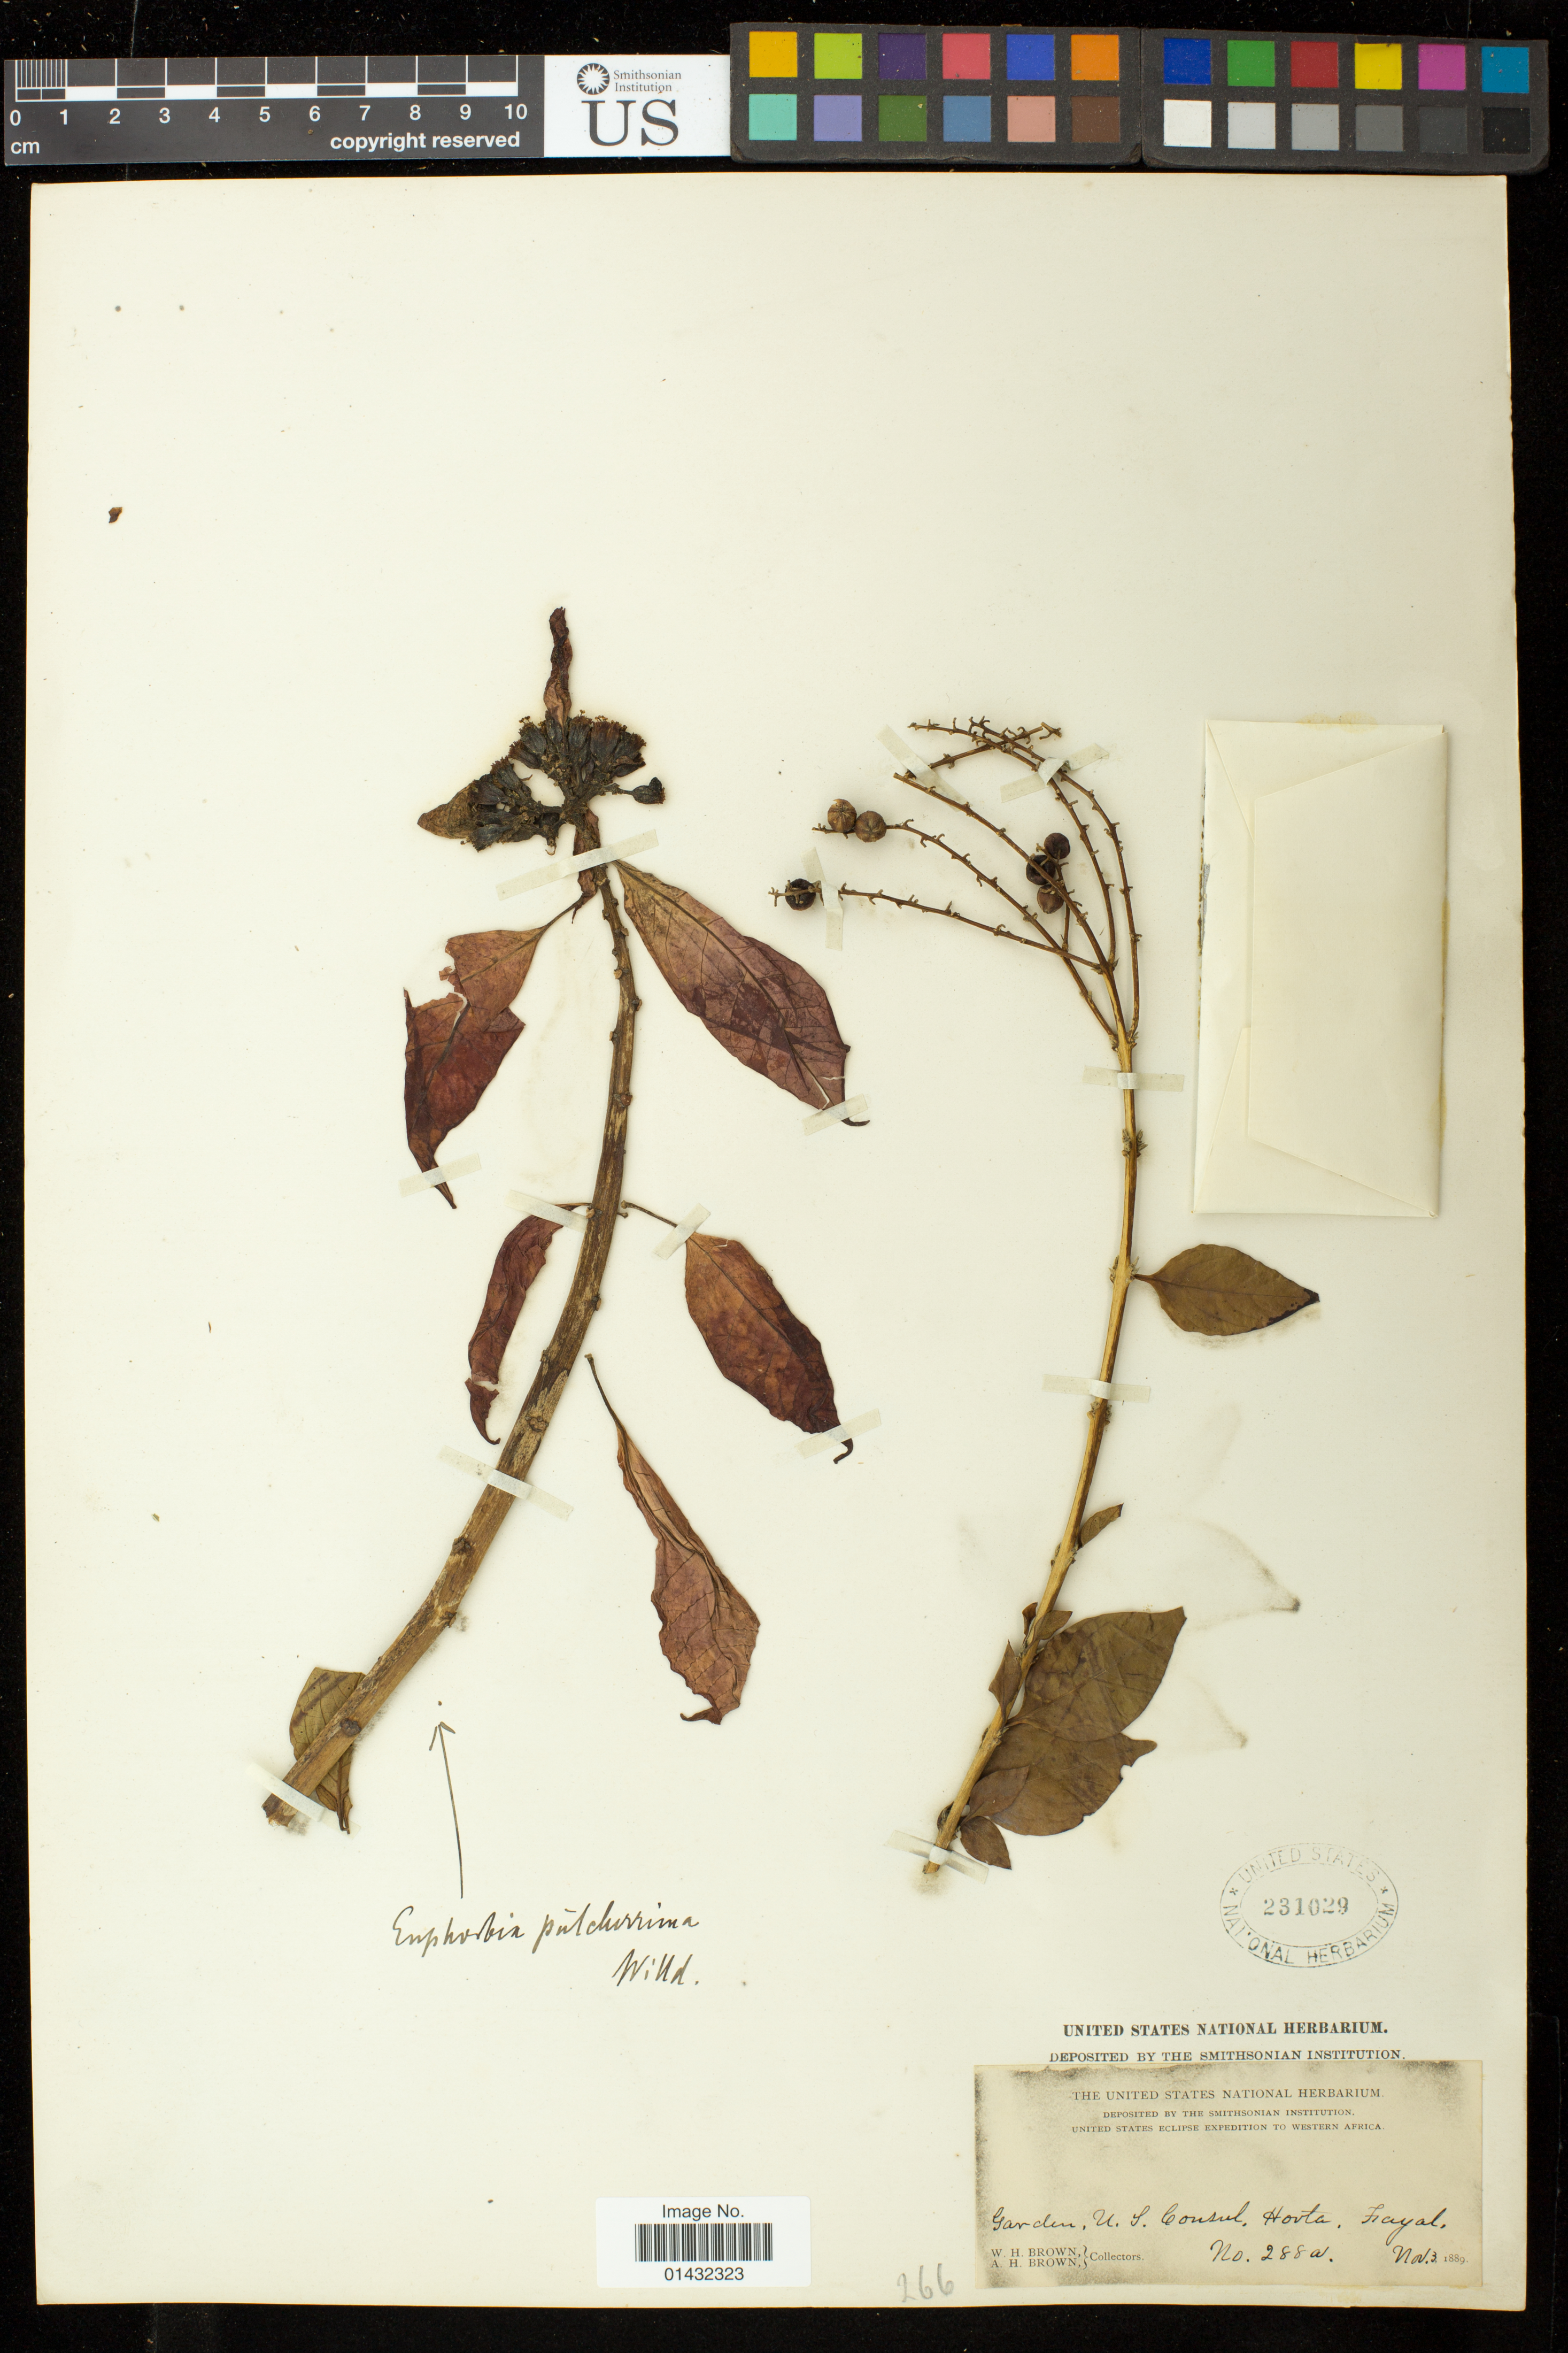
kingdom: Plantae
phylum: Tracheophyta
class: Magnoliopsida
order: Malpighiales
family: Euphorbiaceae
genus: Euphorbia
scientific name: Euphorbia pulcherrima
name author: Willd. ex Klotzsch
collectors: W. H. Brown & A. H. Brown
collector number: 288a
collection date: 1889-11-03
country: Portugal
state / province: Azores (Aut. Reg.)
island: Faial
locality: Garden, U.S. Consul, Horta, Fayal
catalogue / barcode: US 231029